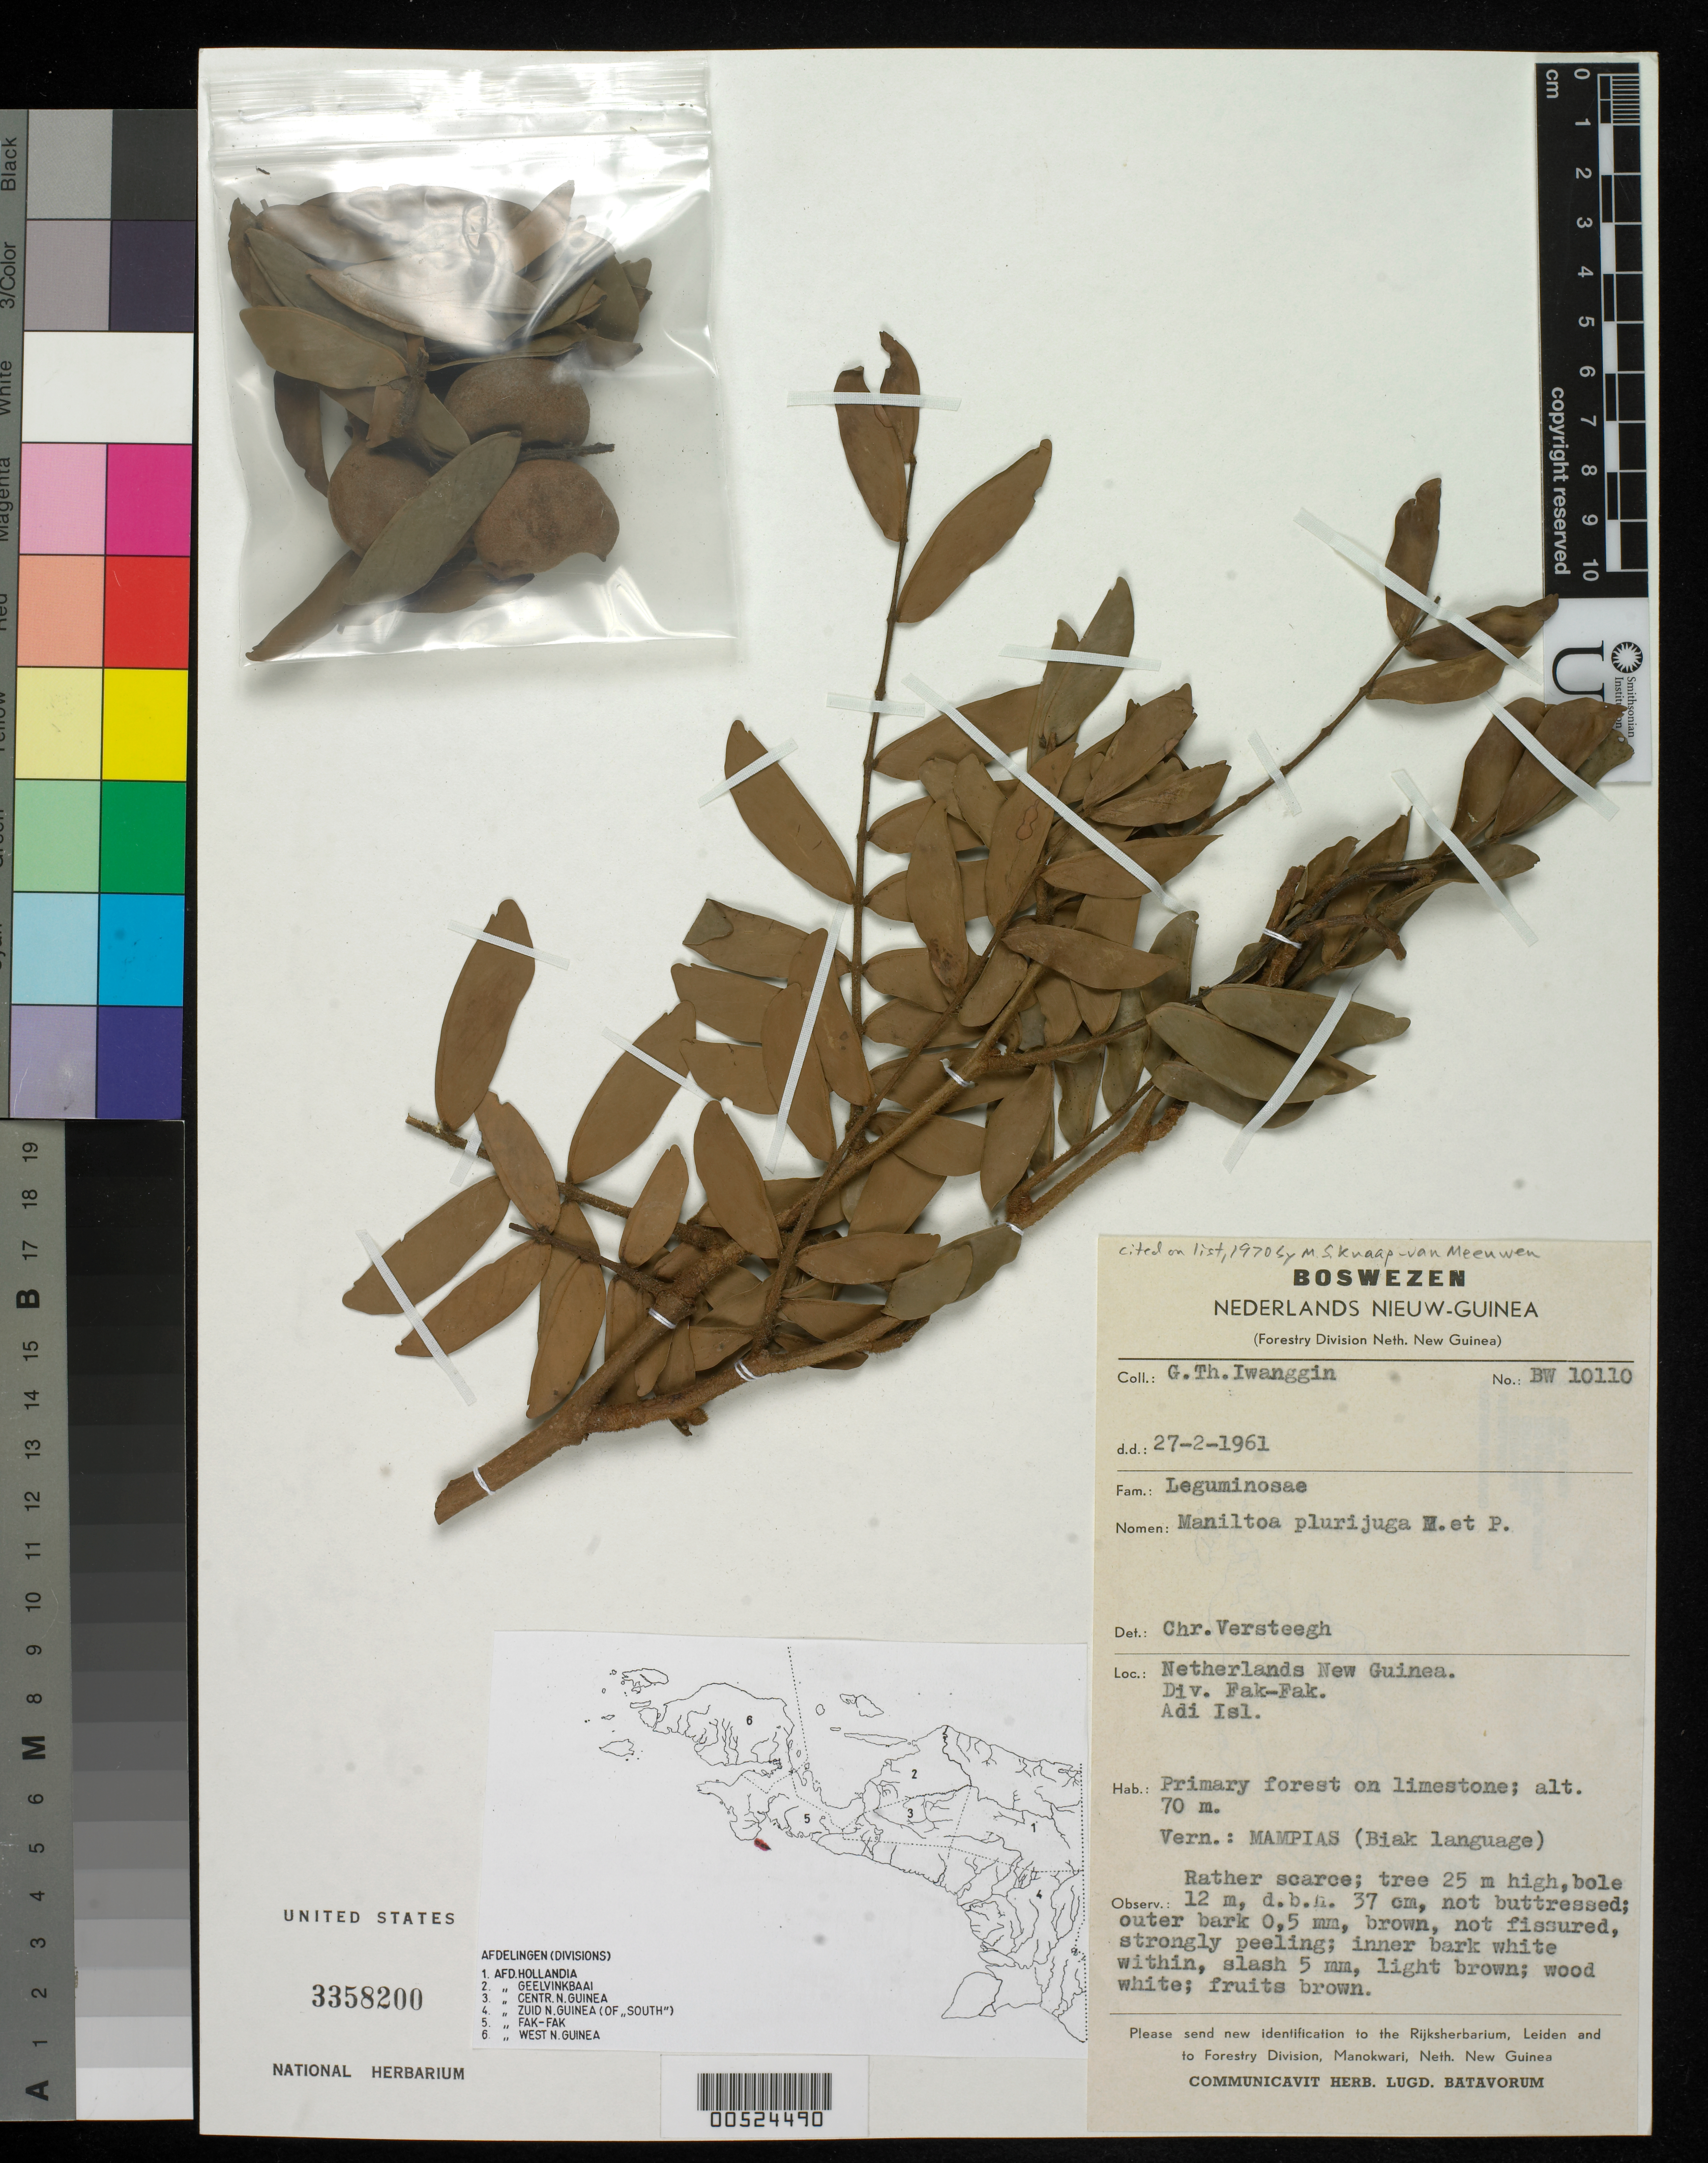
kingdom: Plantae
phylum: Tracheophyta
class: Magnoliopsida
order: Fabales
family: Fabaceae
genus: Maniltoa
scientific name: Maniltoa plurijuga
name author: Merr. & L.M. Perry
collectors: G. Iwanggin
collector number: Bw 10110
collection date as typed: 27 Feb 1961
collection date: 1961-02-27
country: Indonesia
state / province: Papua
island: New Guinea Island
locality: Fak-fak, adi island. Irian Jaya.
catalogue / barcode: US 3358200